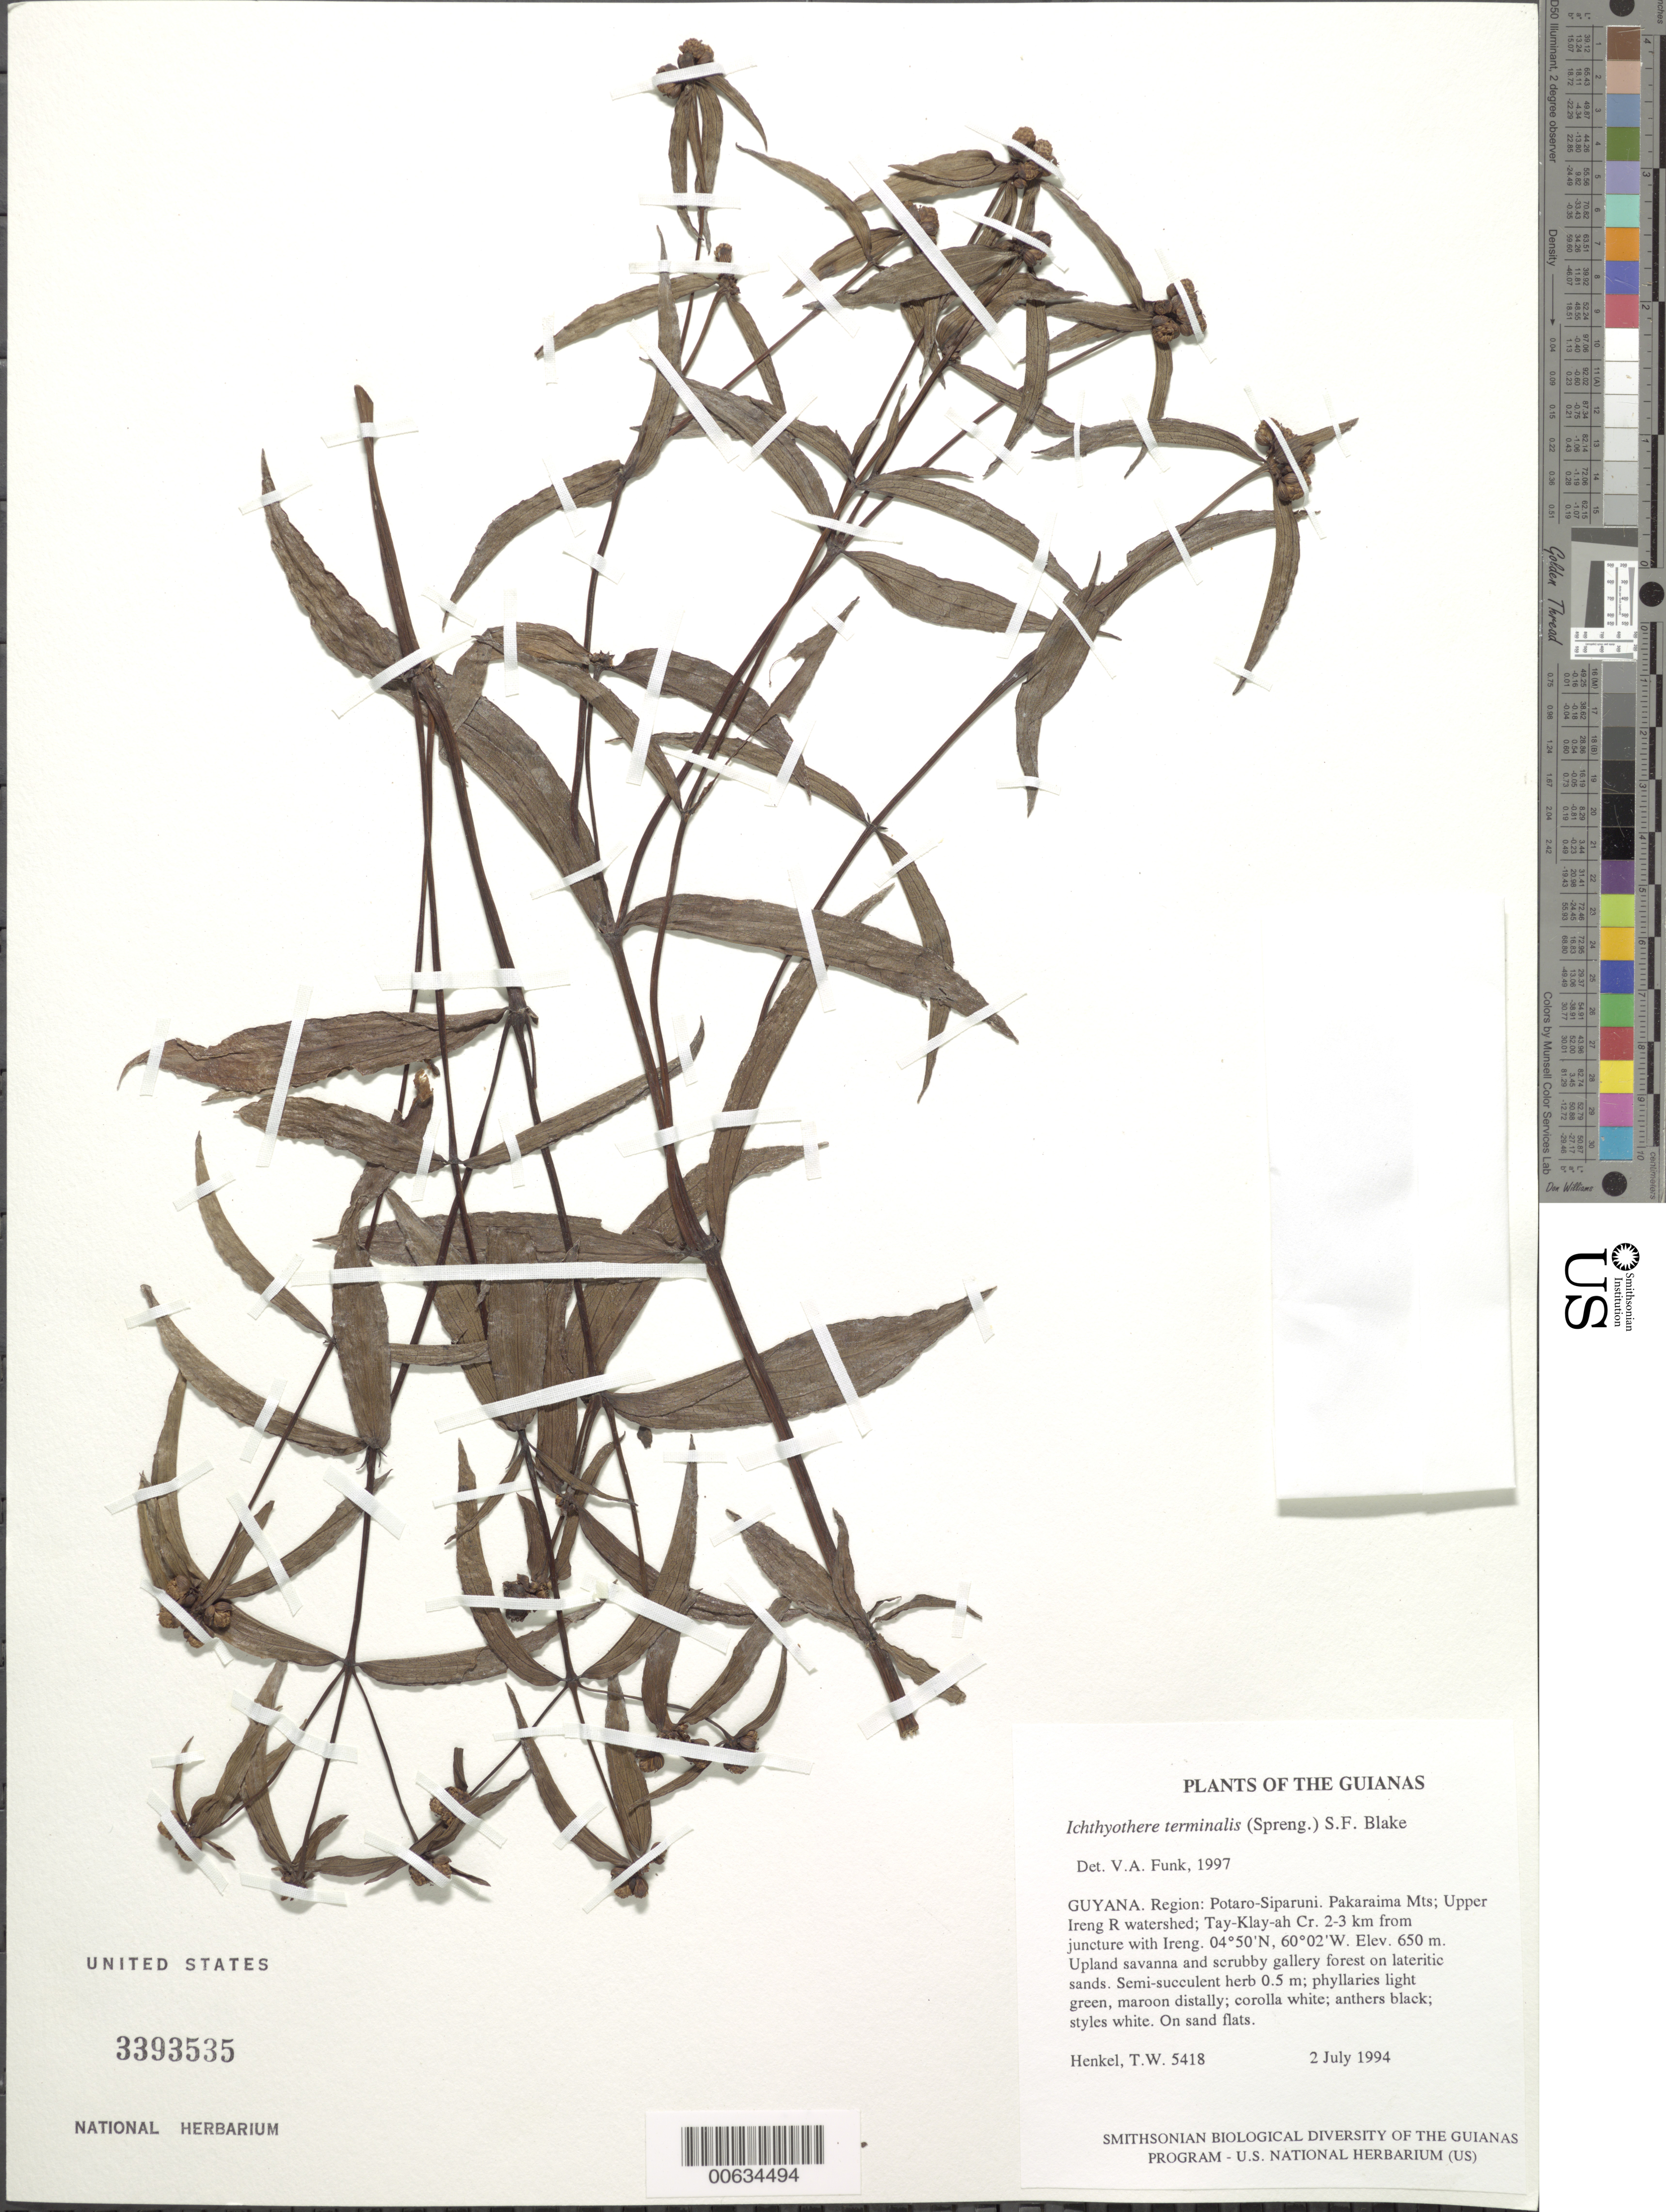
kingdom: Plantae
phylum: Tracheophyta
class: Magnoliopsida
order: Asterales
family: Asteraceae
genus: Ichthyothere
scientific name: Ichthyothere terminalis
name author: (Spreng.) S.F. Blake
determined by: Funk, Vicki A., (BOT), Smithsonian Institution - National Museum of Natural History (UNITED STATES)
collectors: T. Henkel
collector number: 5418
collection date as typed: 2 July 1994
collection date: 1994-07-02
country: Guyana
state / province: Potaro-Siparuni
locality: Pakaraima Mts; Upper Ireng R watershed; Tay-Klay-ah Cr. 2-3 km from juncture with Ireng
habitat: Upland savanna and scrubby gallery forest on lateritic sands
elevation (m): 650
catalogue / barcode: US 3393535